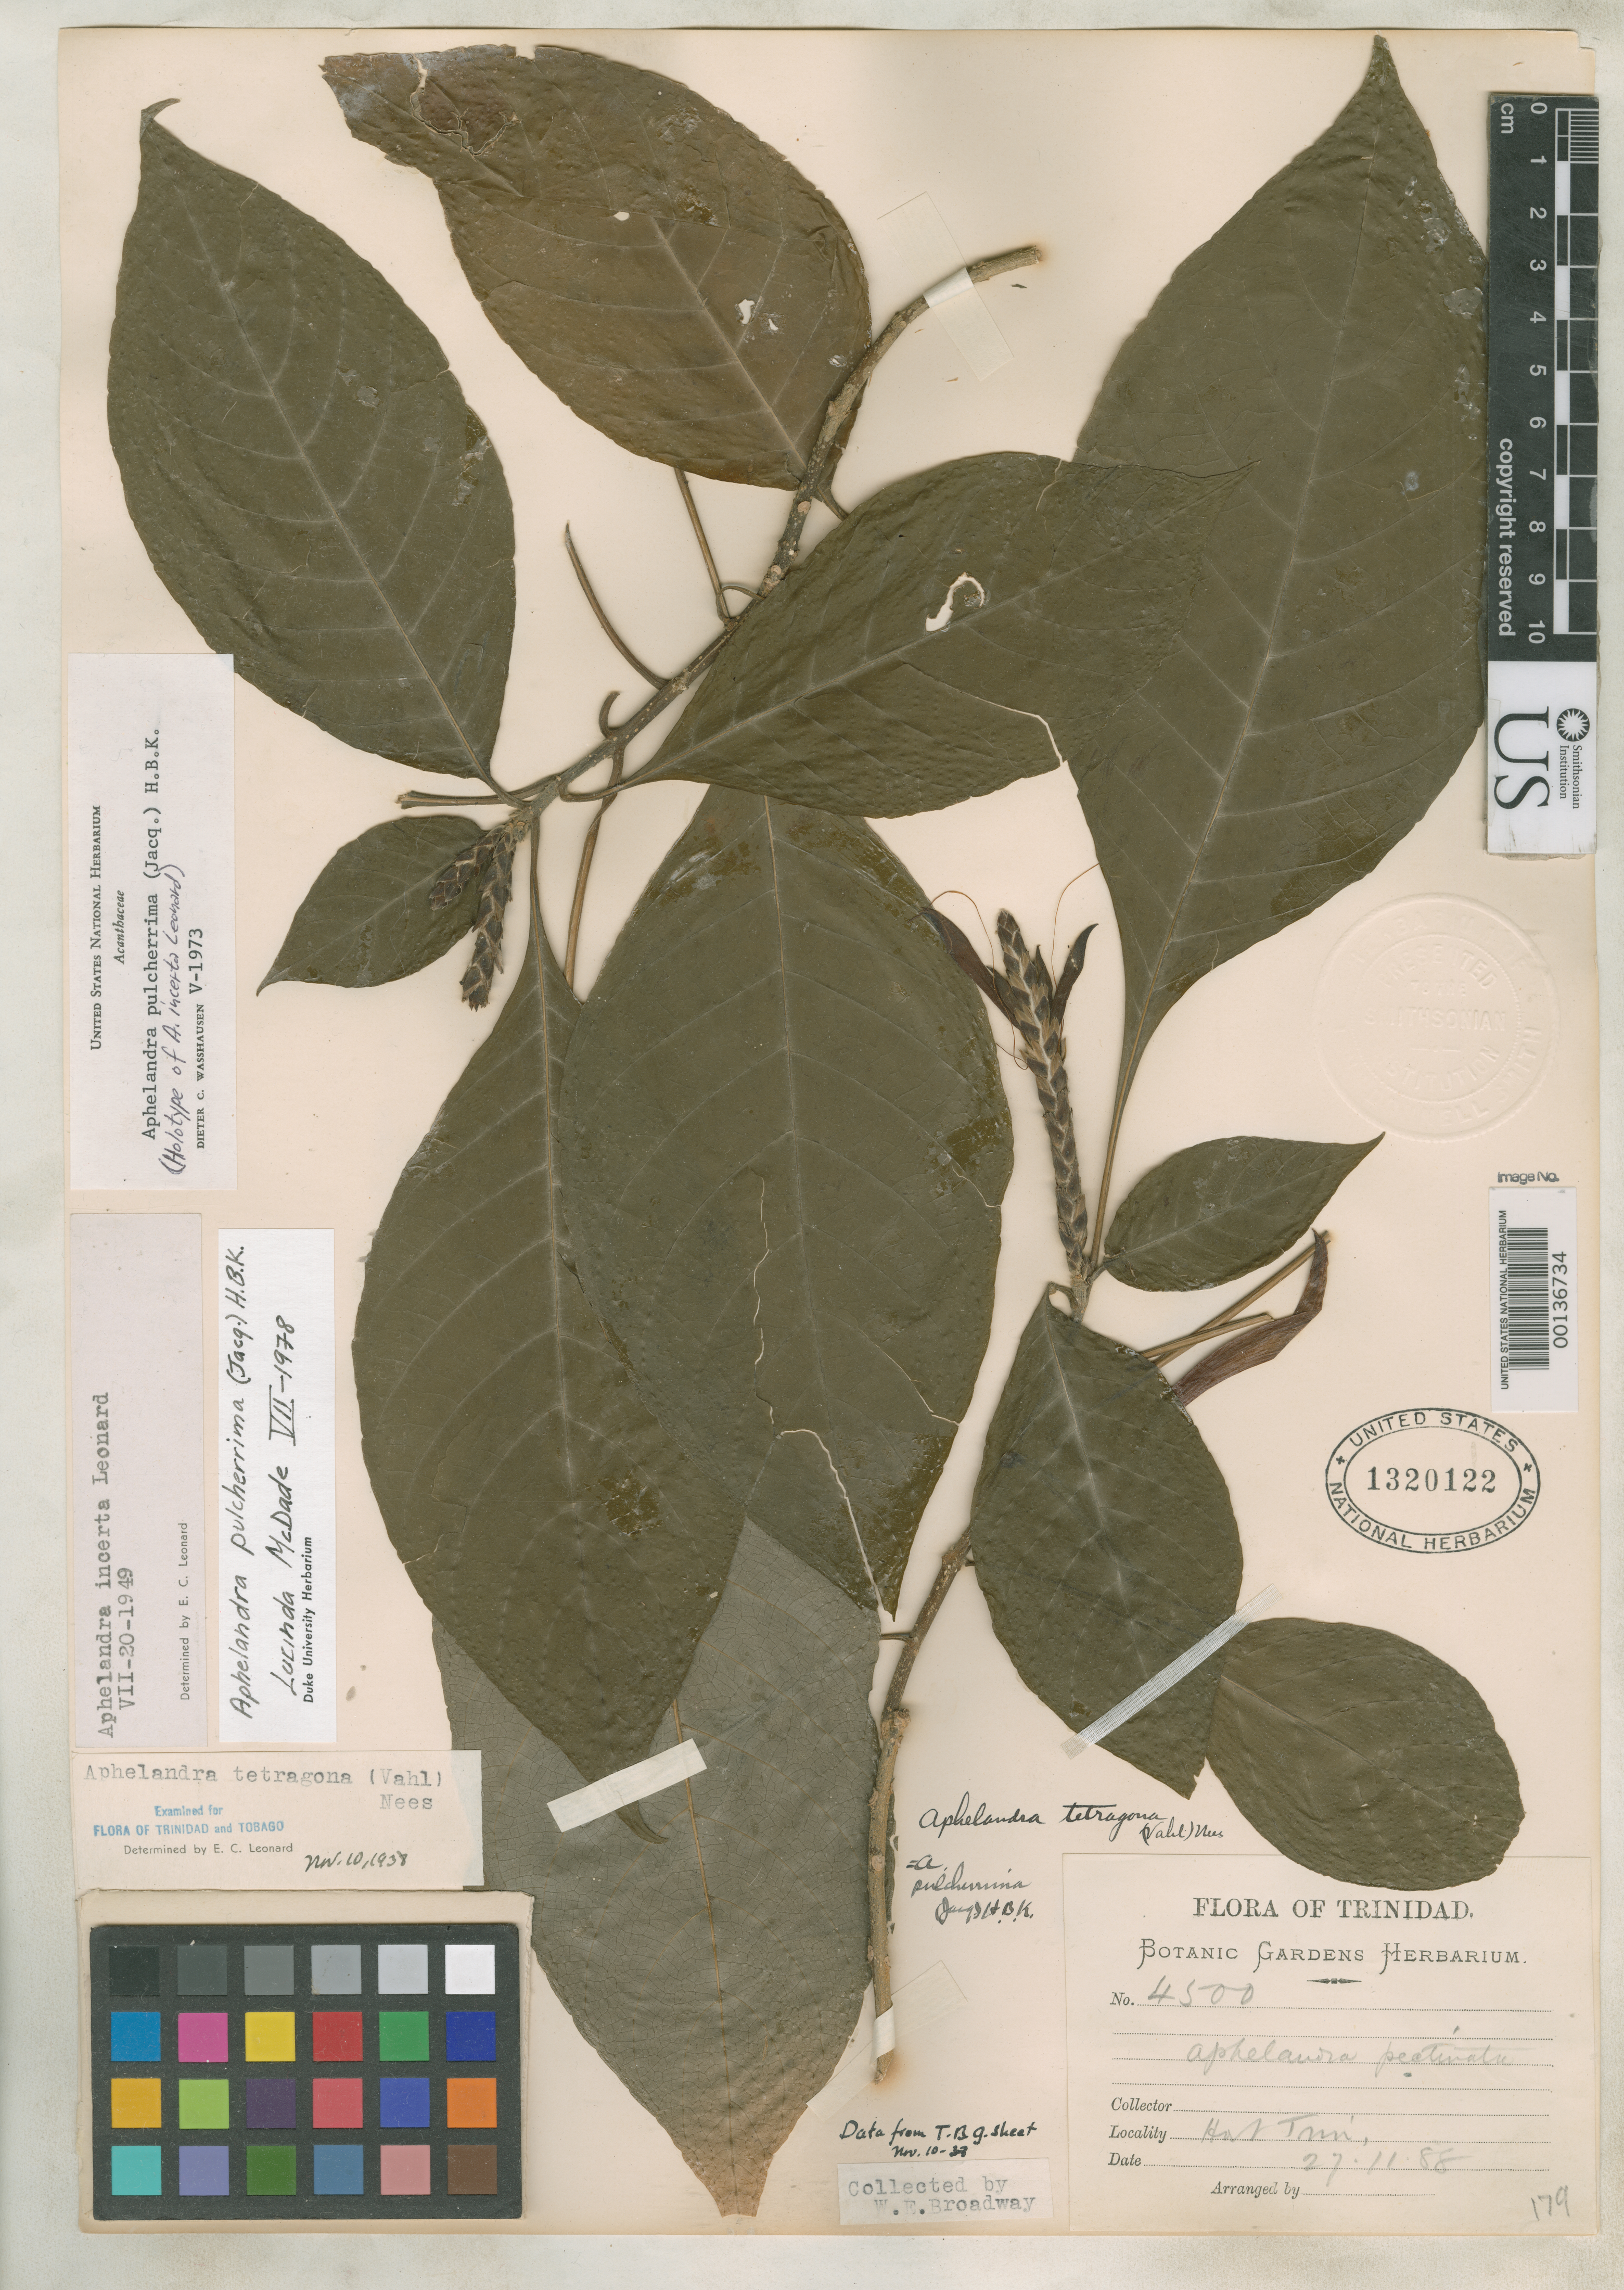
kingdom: Plantae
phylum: Tracheophyta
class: Magnoliopsida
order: Lamiales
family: Acanthaceae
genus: Aphelandra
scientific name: Aphelandra incerta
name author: Leonard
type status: Holotype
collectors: W. E. Broadway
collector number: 4500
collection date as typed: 27 Nov 1888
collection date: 1888-11-27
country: Trinidad and Tobago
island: Trinidad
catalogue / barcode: US 1320122